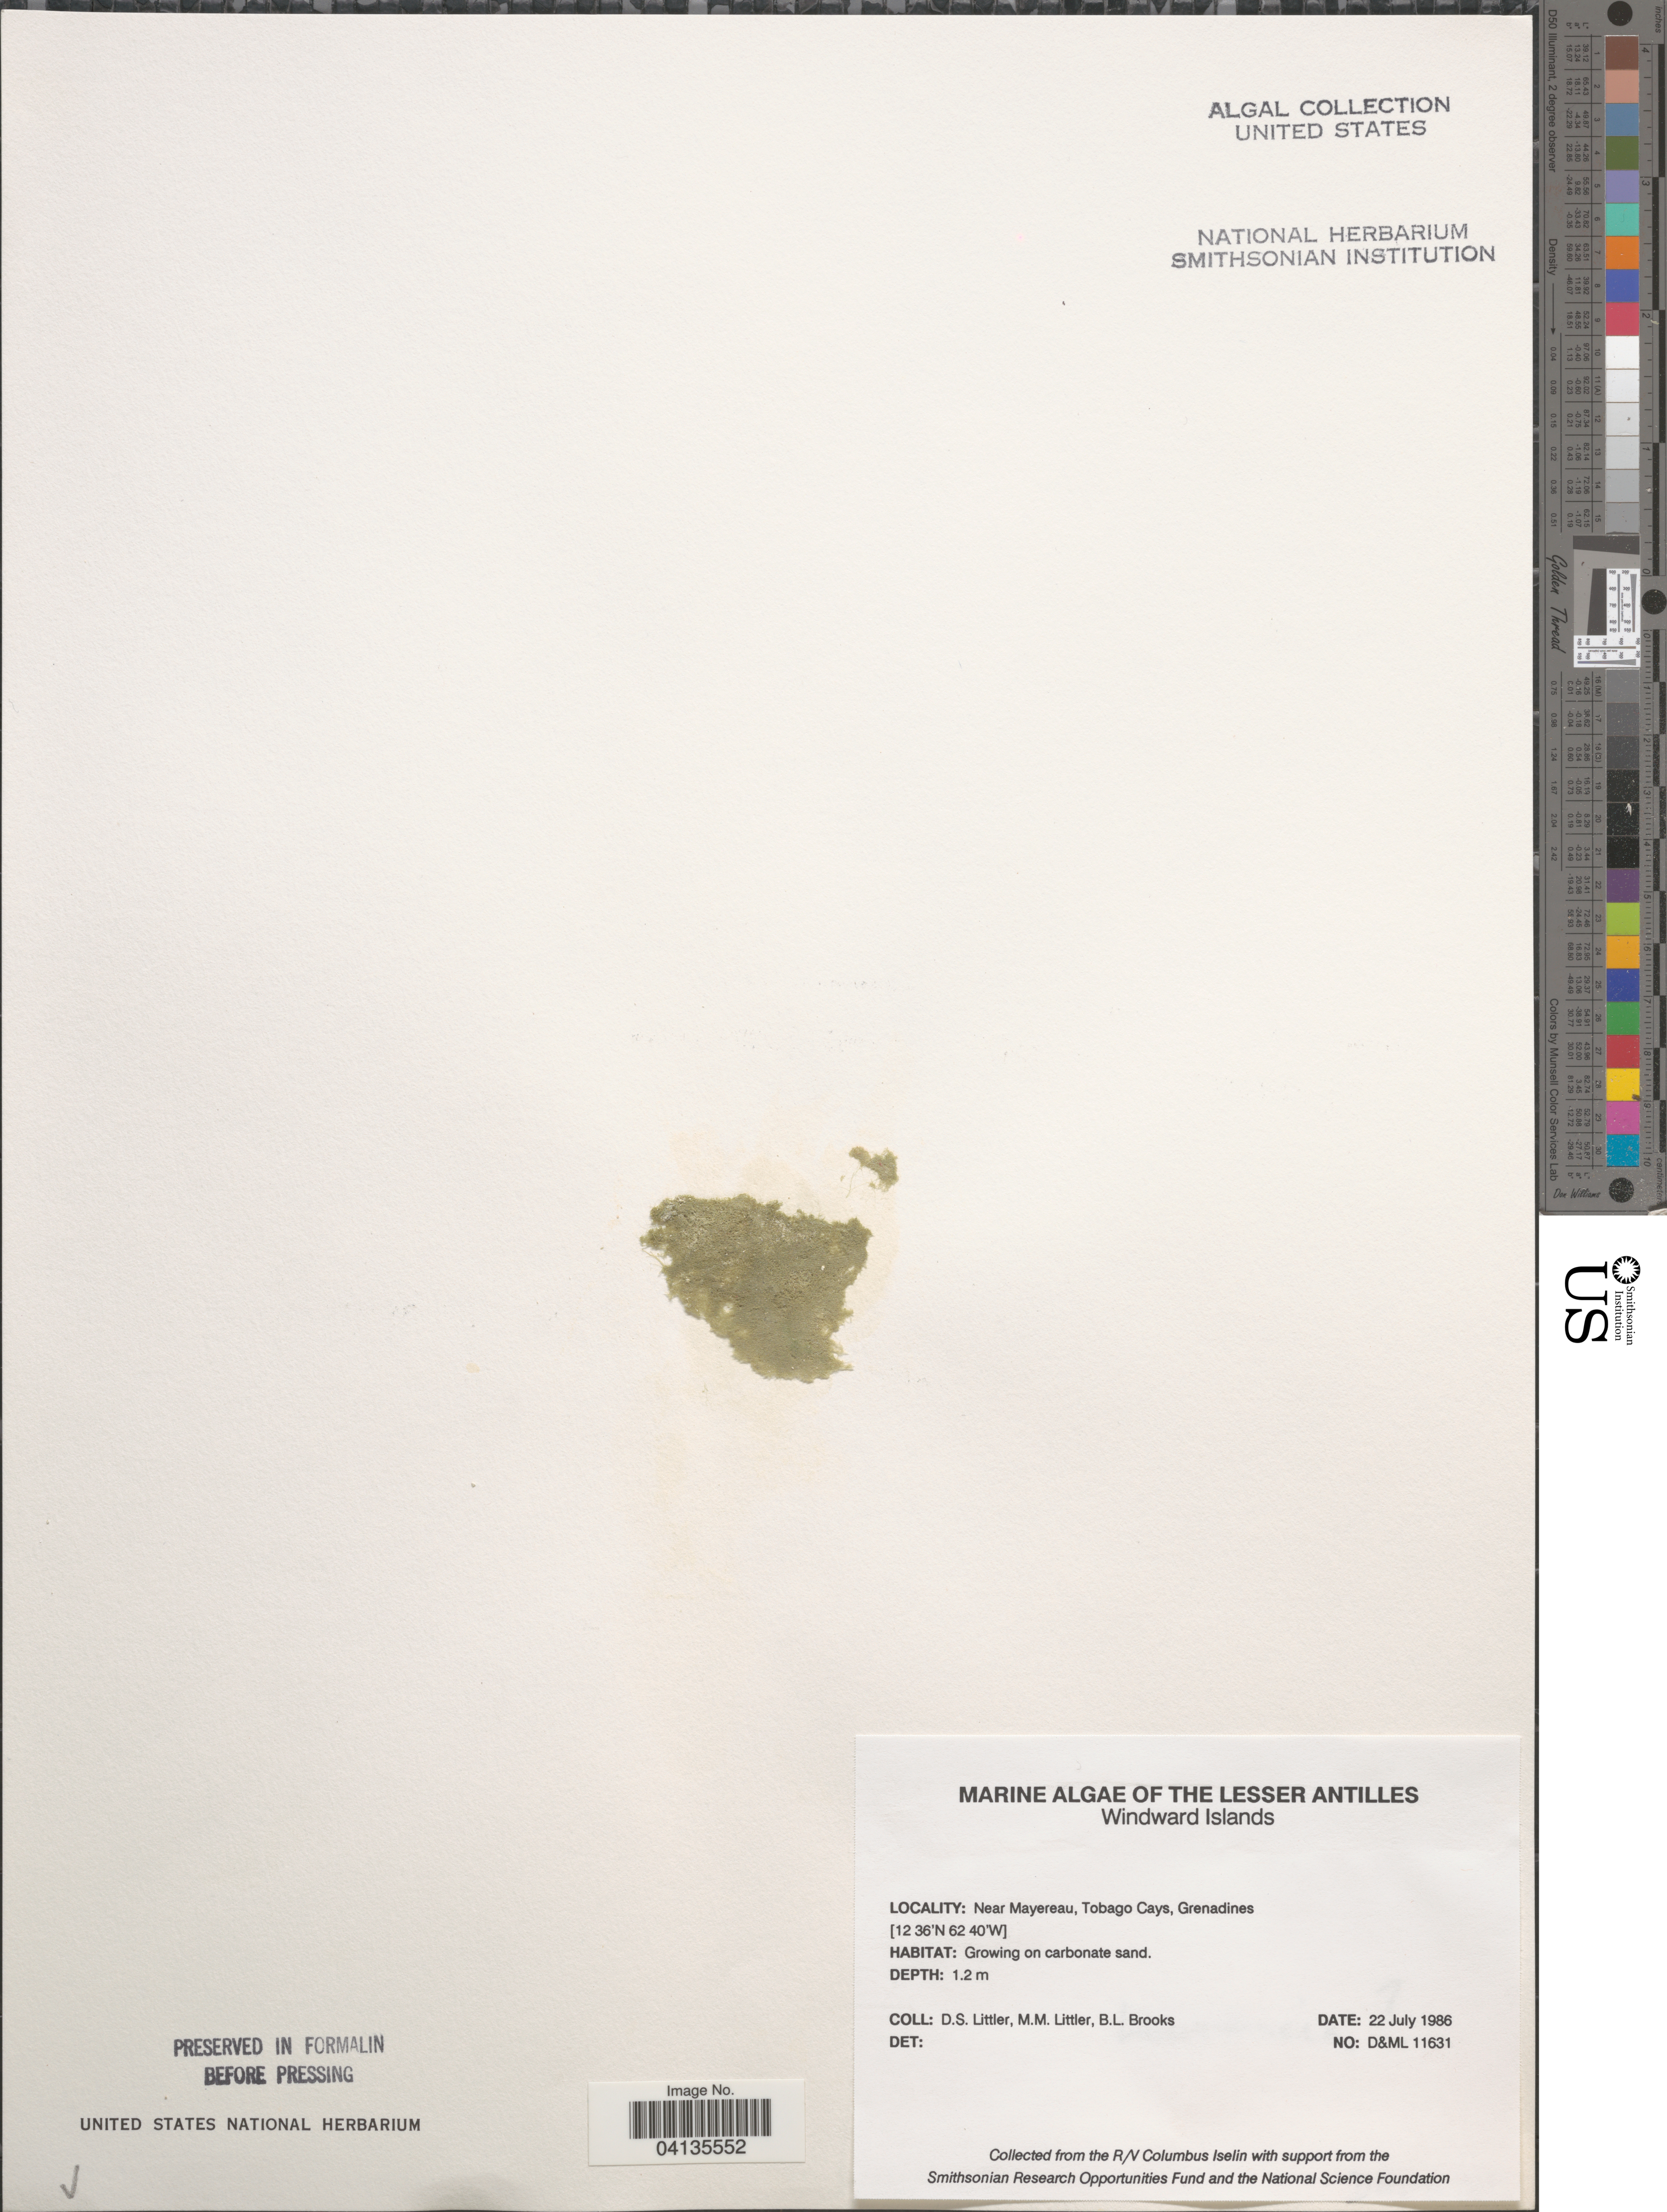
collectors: D. S. Littler & B. Brooks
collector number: D&ML11631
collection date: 1986-07-22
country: St. Vincent - Grenadines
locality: The Lesser Antilles. Windward Islands. Near Mayereau, Tobago Cays, Grenadines.